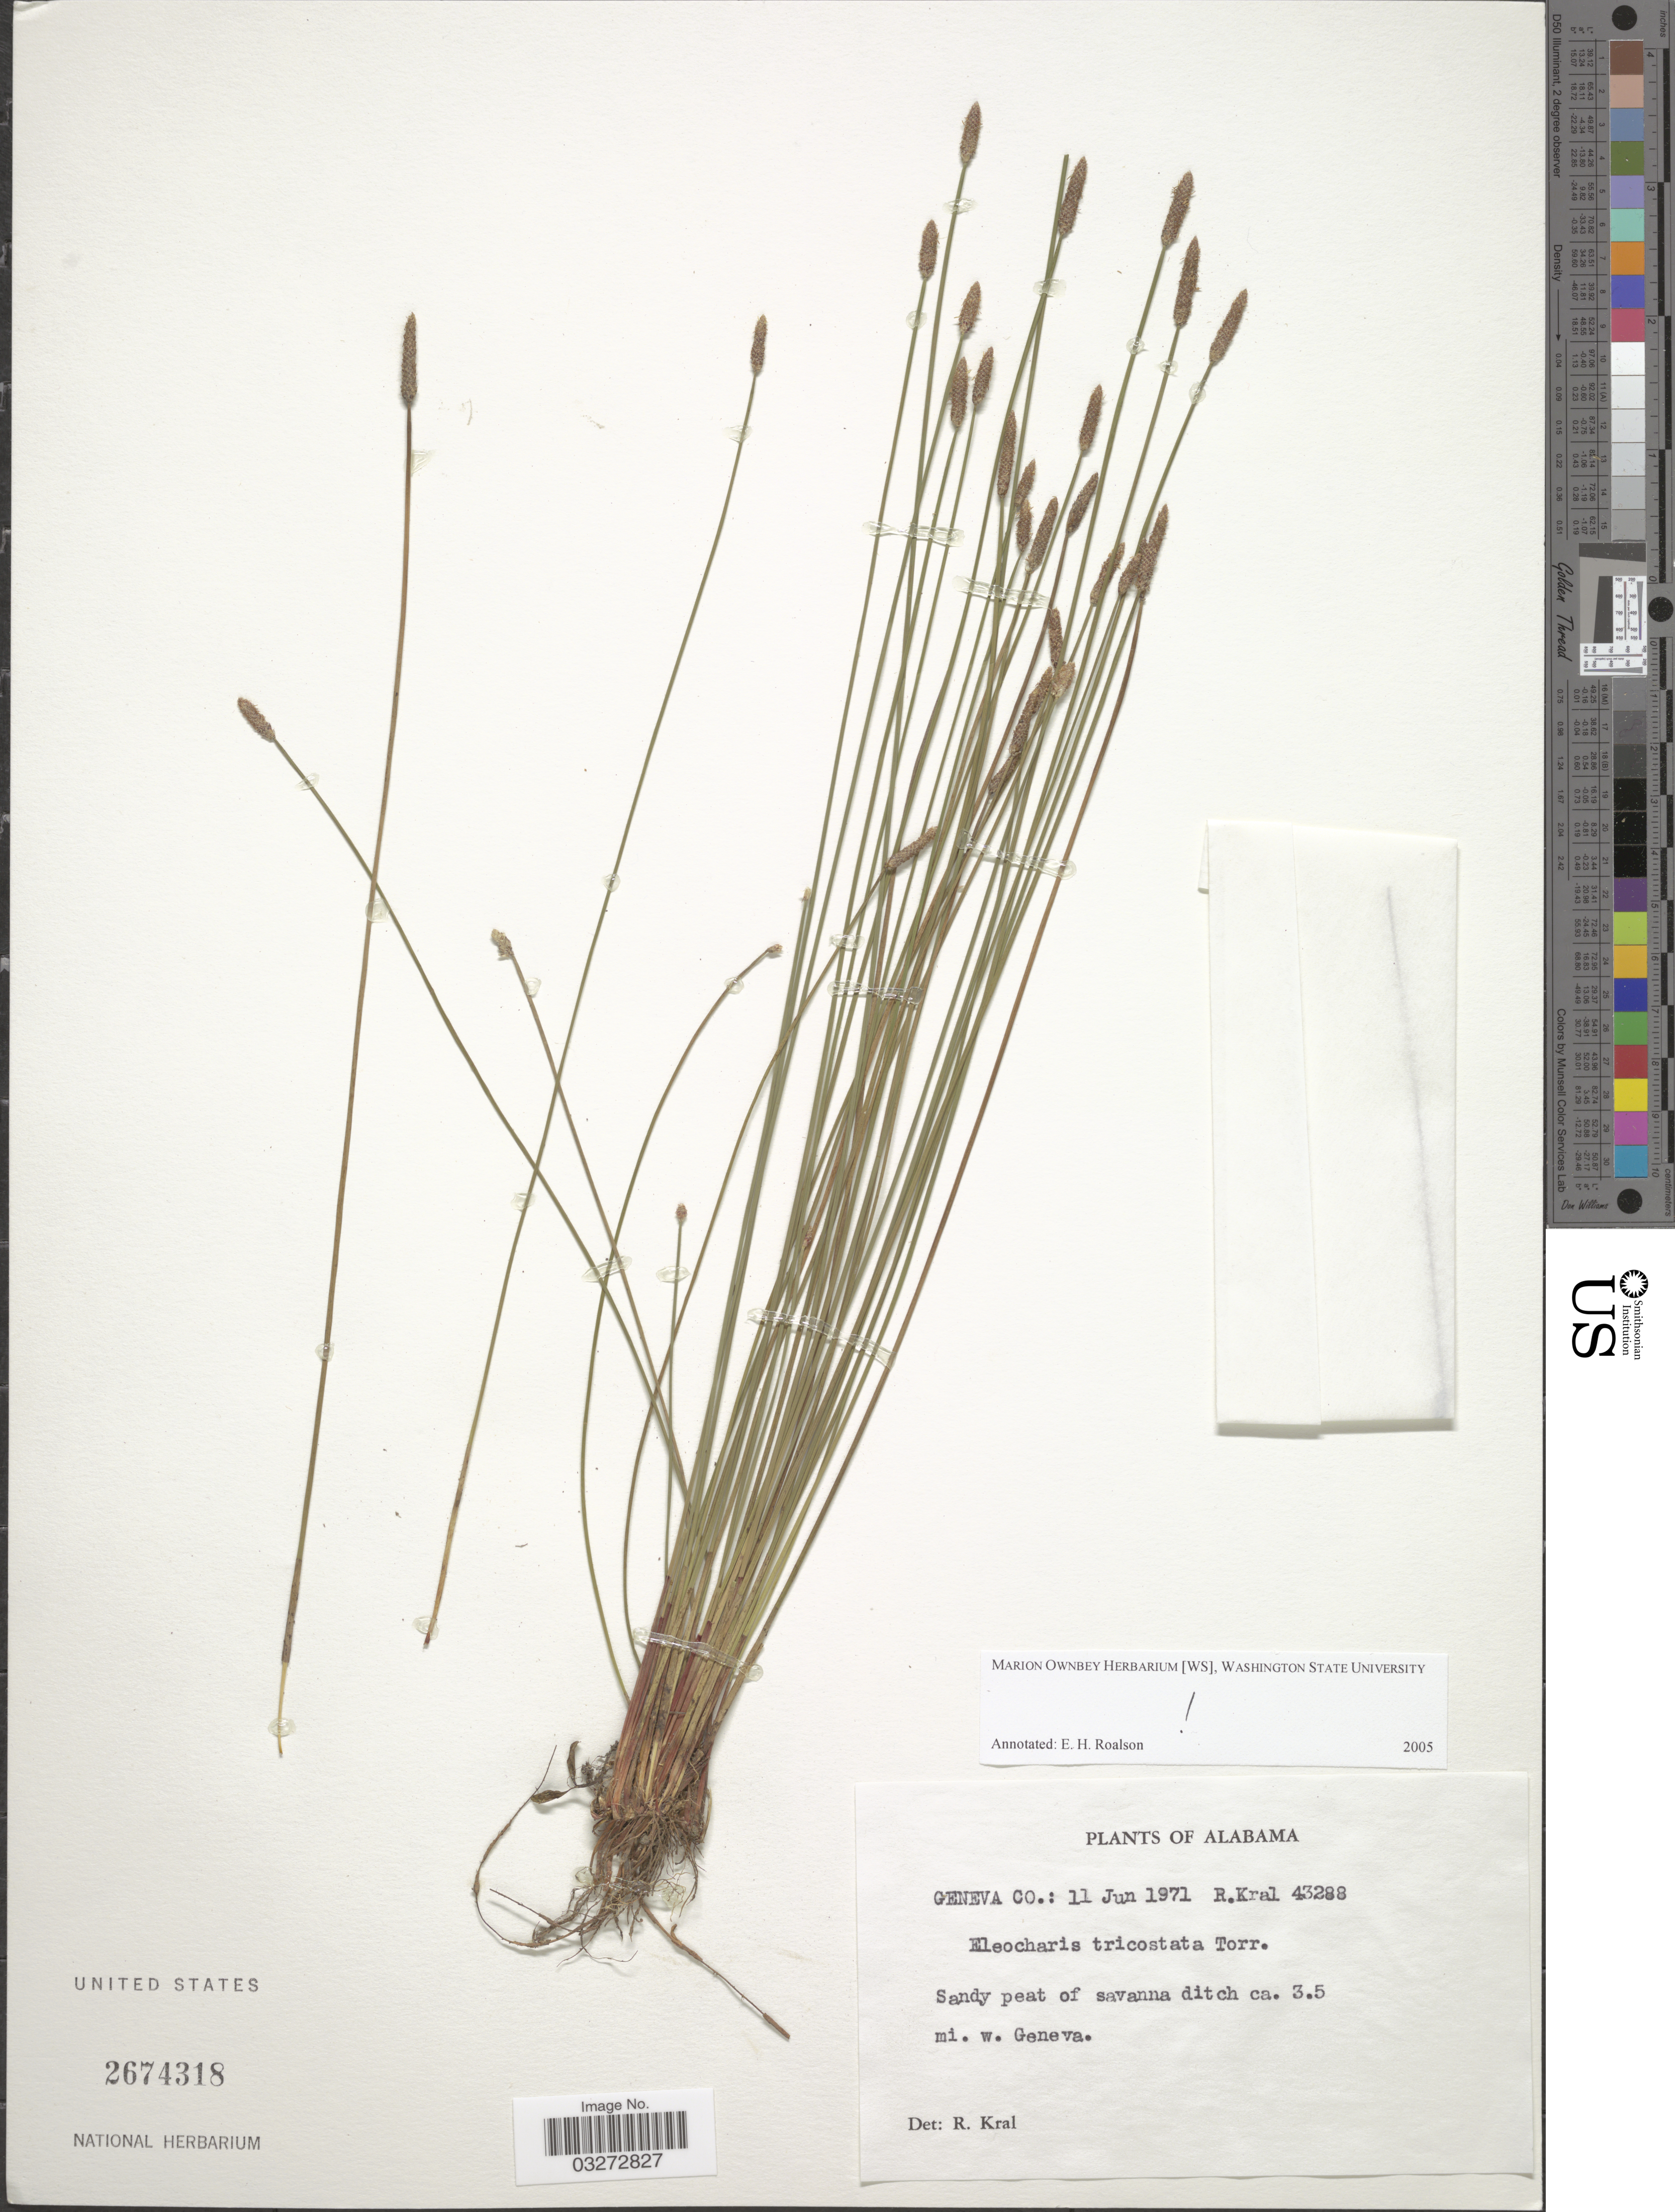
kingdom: Plantae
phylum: Tracheophyta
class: Liliopsida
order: Poales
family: Cyperaceae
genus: Eleocharis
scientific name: Eleocharis tricostata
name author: Torr.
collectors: R. Kral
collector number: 43288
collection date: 1971-06-11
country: United States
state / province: Alabama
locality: Geneva Co. Sandy peat of savanna ditch ca. 3.5 mi. w. Geneva.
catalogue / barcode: US 2674318